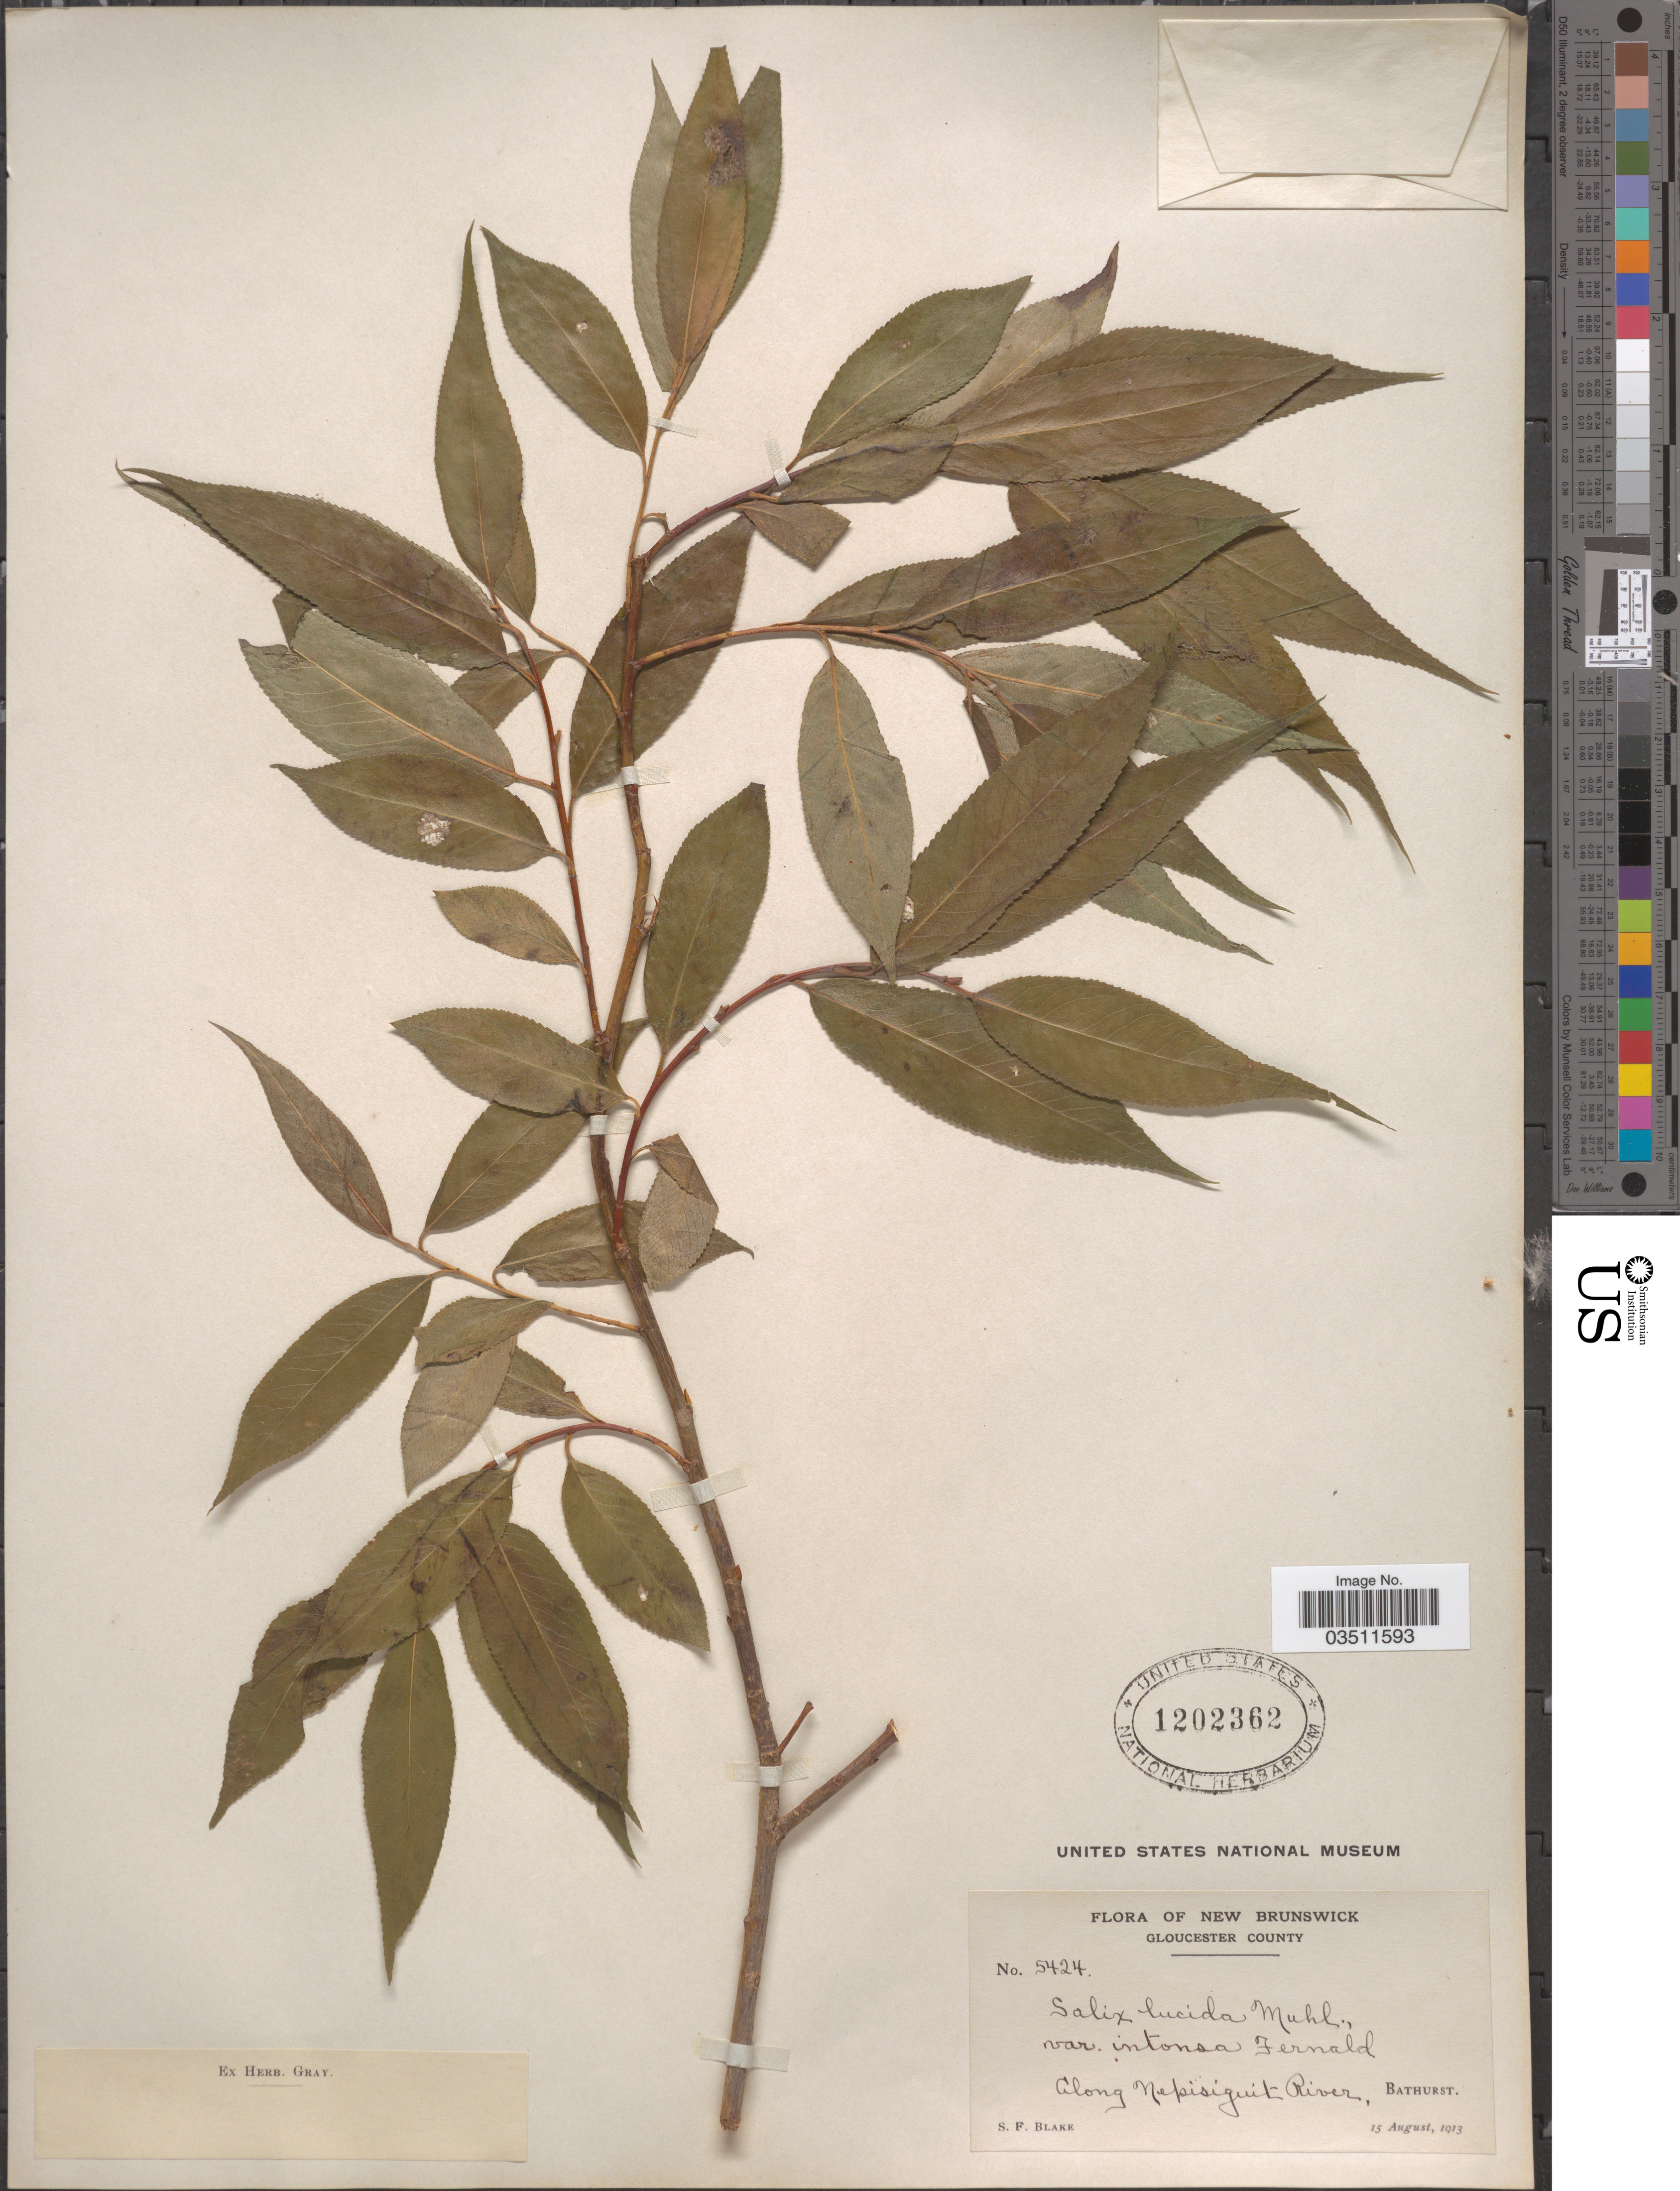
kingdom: Plantae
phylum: Tracheophyta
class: Magnoliopsida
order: Malpighiales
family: Salicaceae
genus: Salix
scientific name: Salix lucida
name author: Muhl.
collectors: S. Blake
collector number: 5424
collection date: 1913-08-15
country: Canada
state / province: New Brunswick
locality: Gloucester County. Along Nepisiguit River, Bathurst.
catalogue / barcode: US 1202362